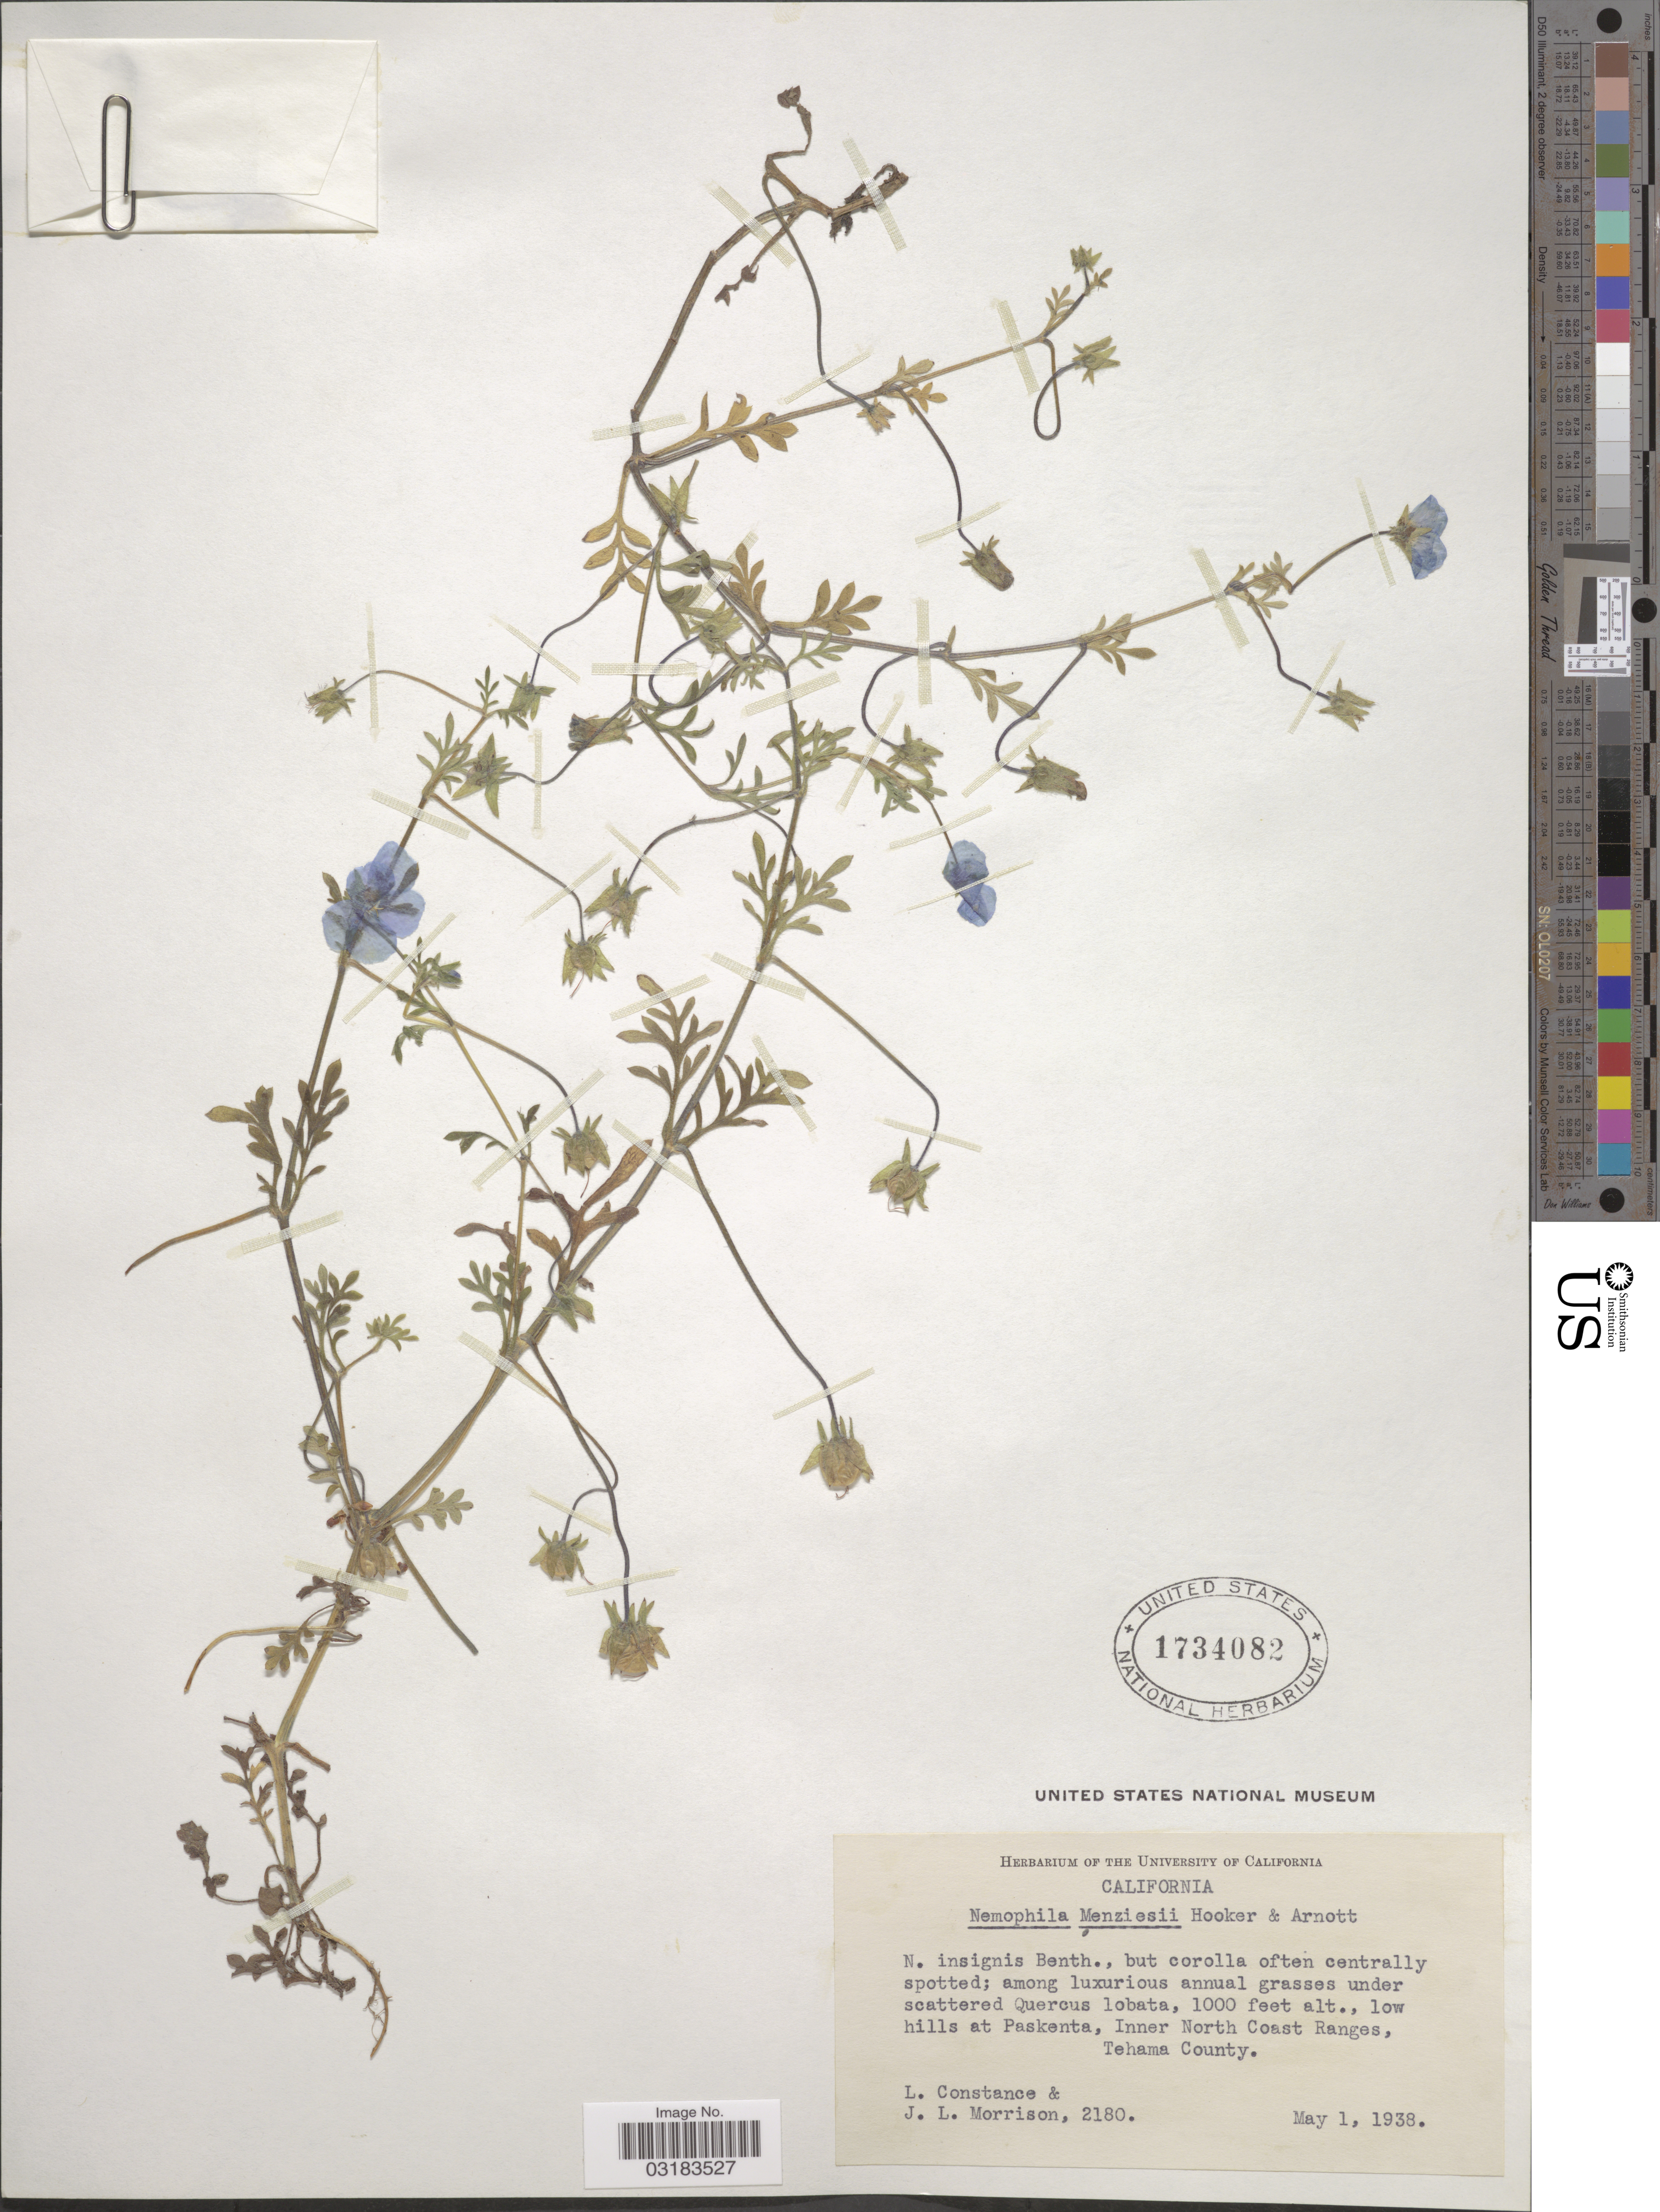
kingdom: Plantae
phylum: Tracheophyta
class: Magnoliopsida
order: Boraginales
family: Hydrophyllaceae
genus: Nemophila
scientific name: Nemophila menziesii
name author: Hook. & Arn.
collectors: L. Constance & J. Morrison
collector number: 2180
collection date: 1938-05-01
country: United States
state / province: California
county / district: Tehama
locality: Low hills at Paskenta, Inner North Coast Ranges, Tehama County.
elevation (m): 305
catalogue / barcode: US 1734082